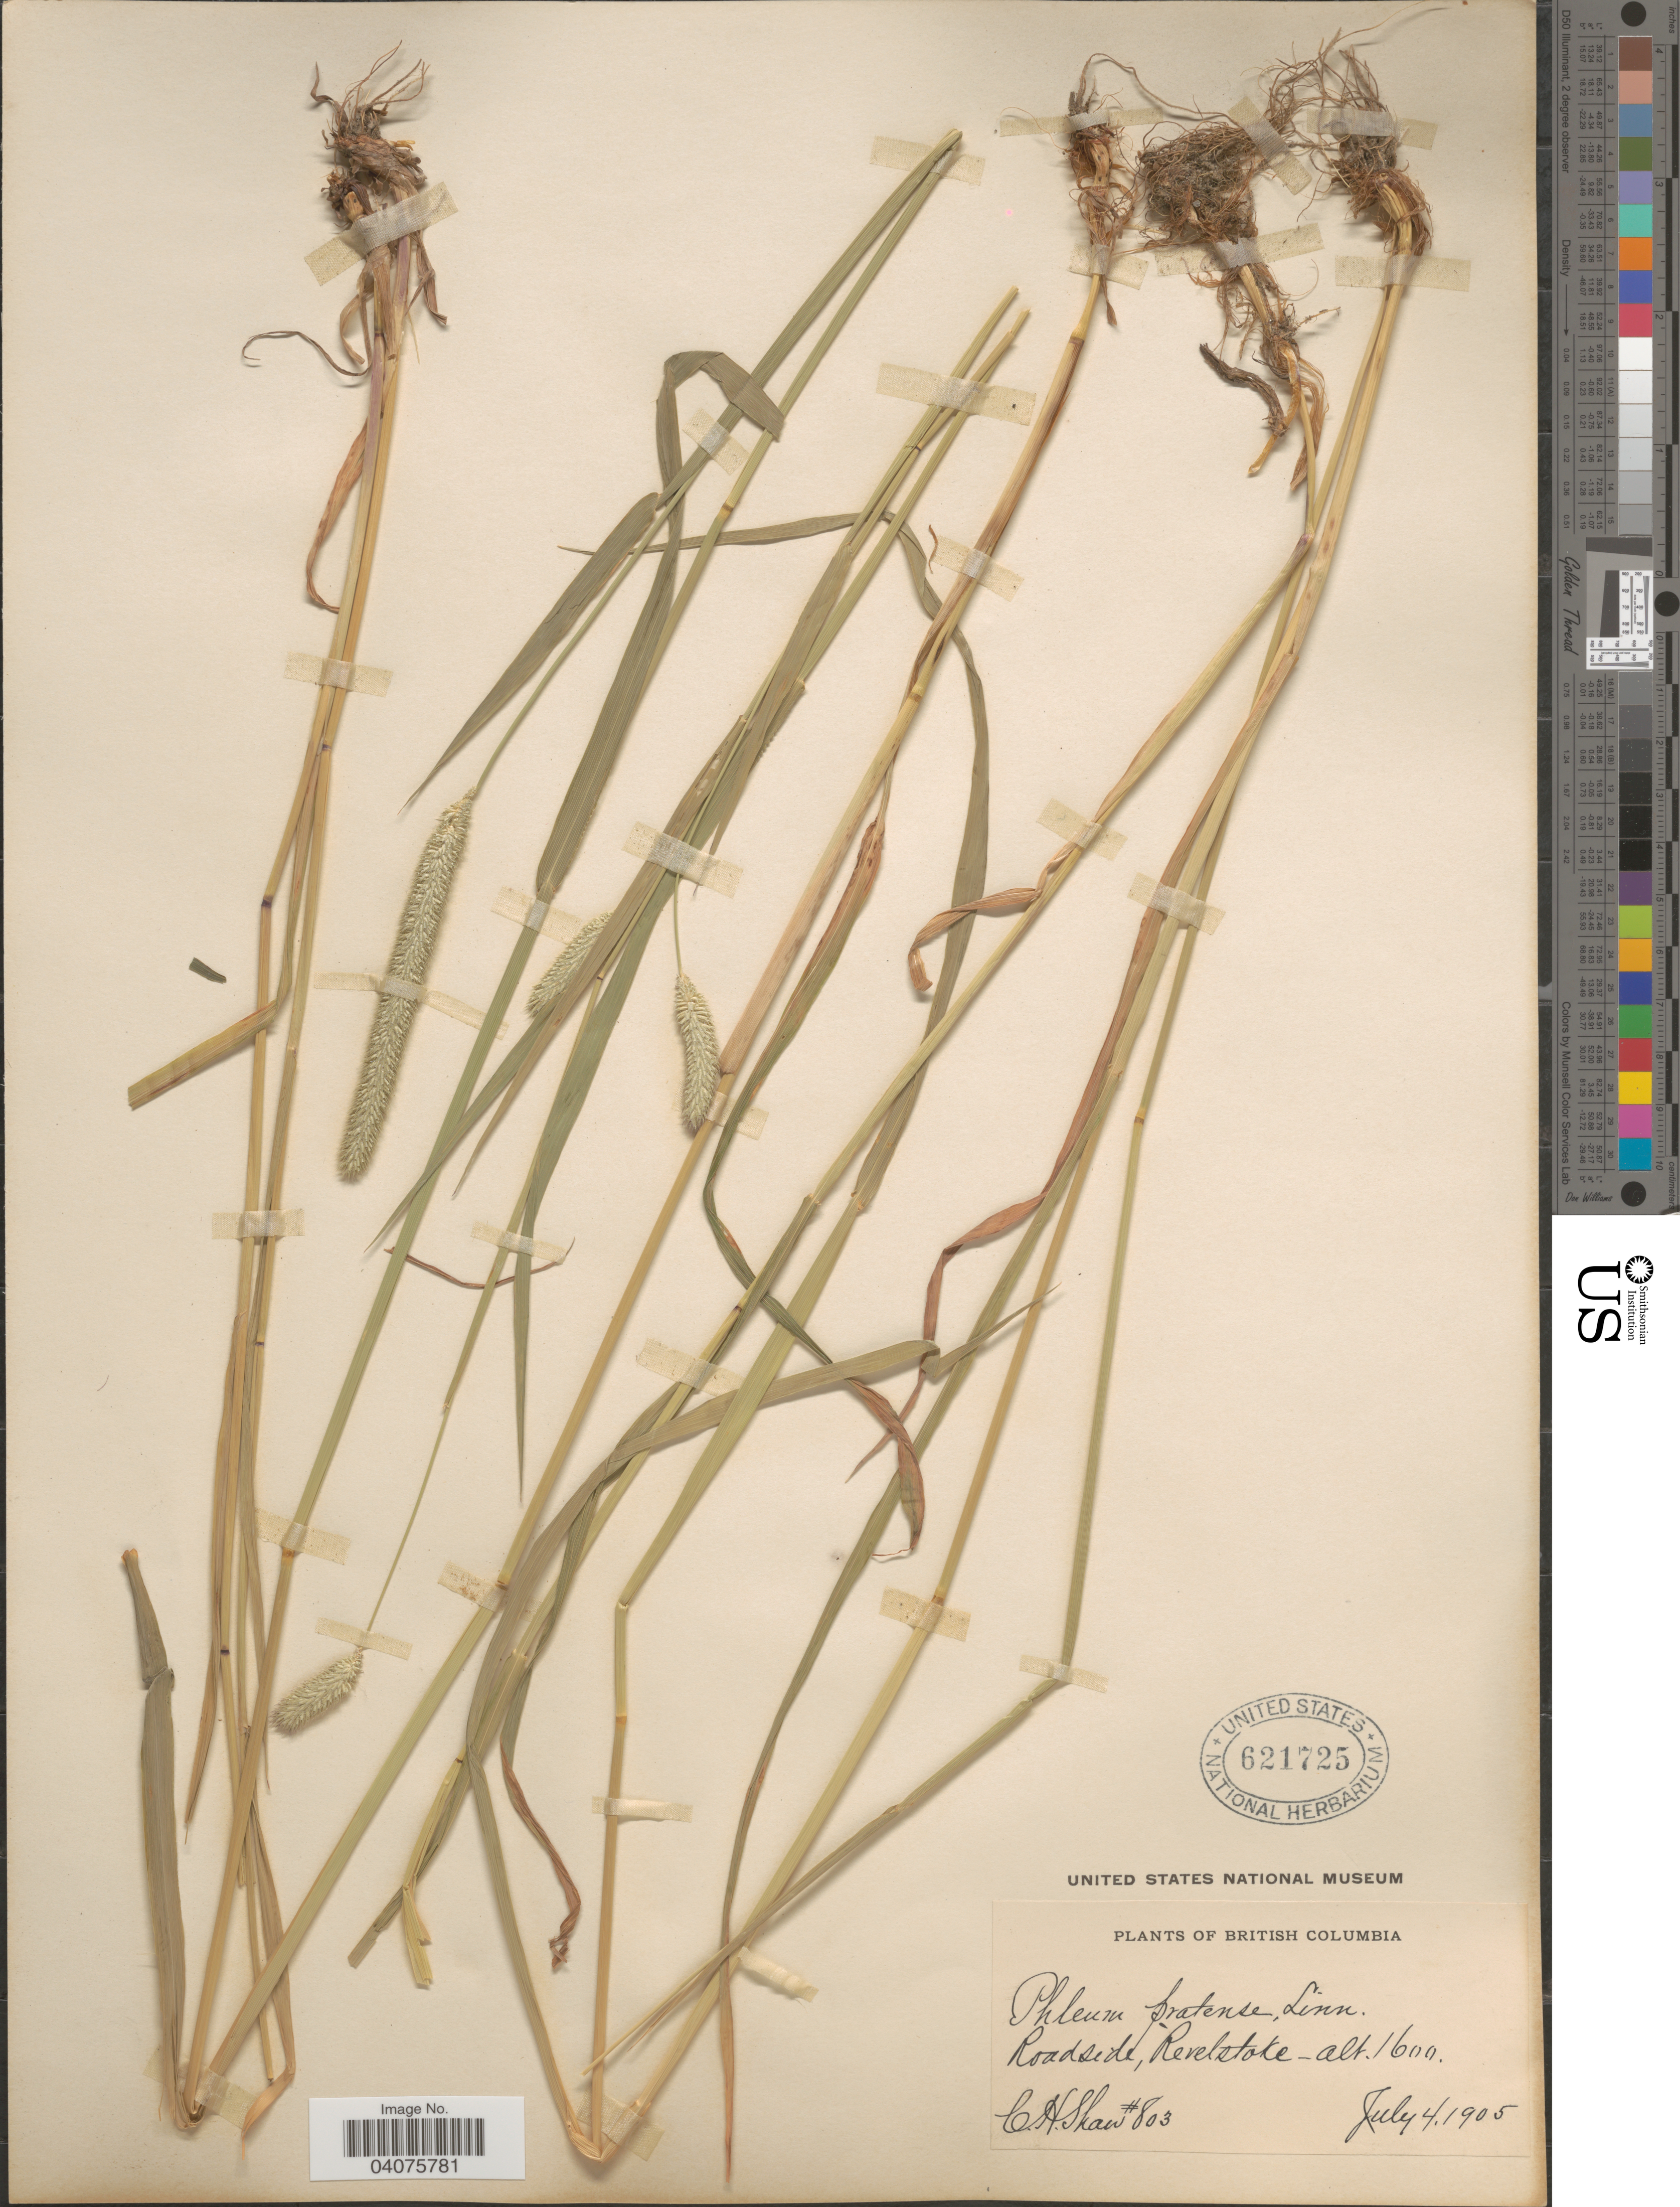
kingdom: Plantae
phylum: Tracheophyta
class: Liliopsida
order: Poales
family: Poaceae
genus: Phleum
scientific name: Phleum pratense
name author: L.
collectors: C. H. Shaw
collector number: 803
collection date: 1905-07-04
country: Canada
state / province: British Columbia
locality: Roadside, Revelstoke.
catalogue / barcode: US 621725